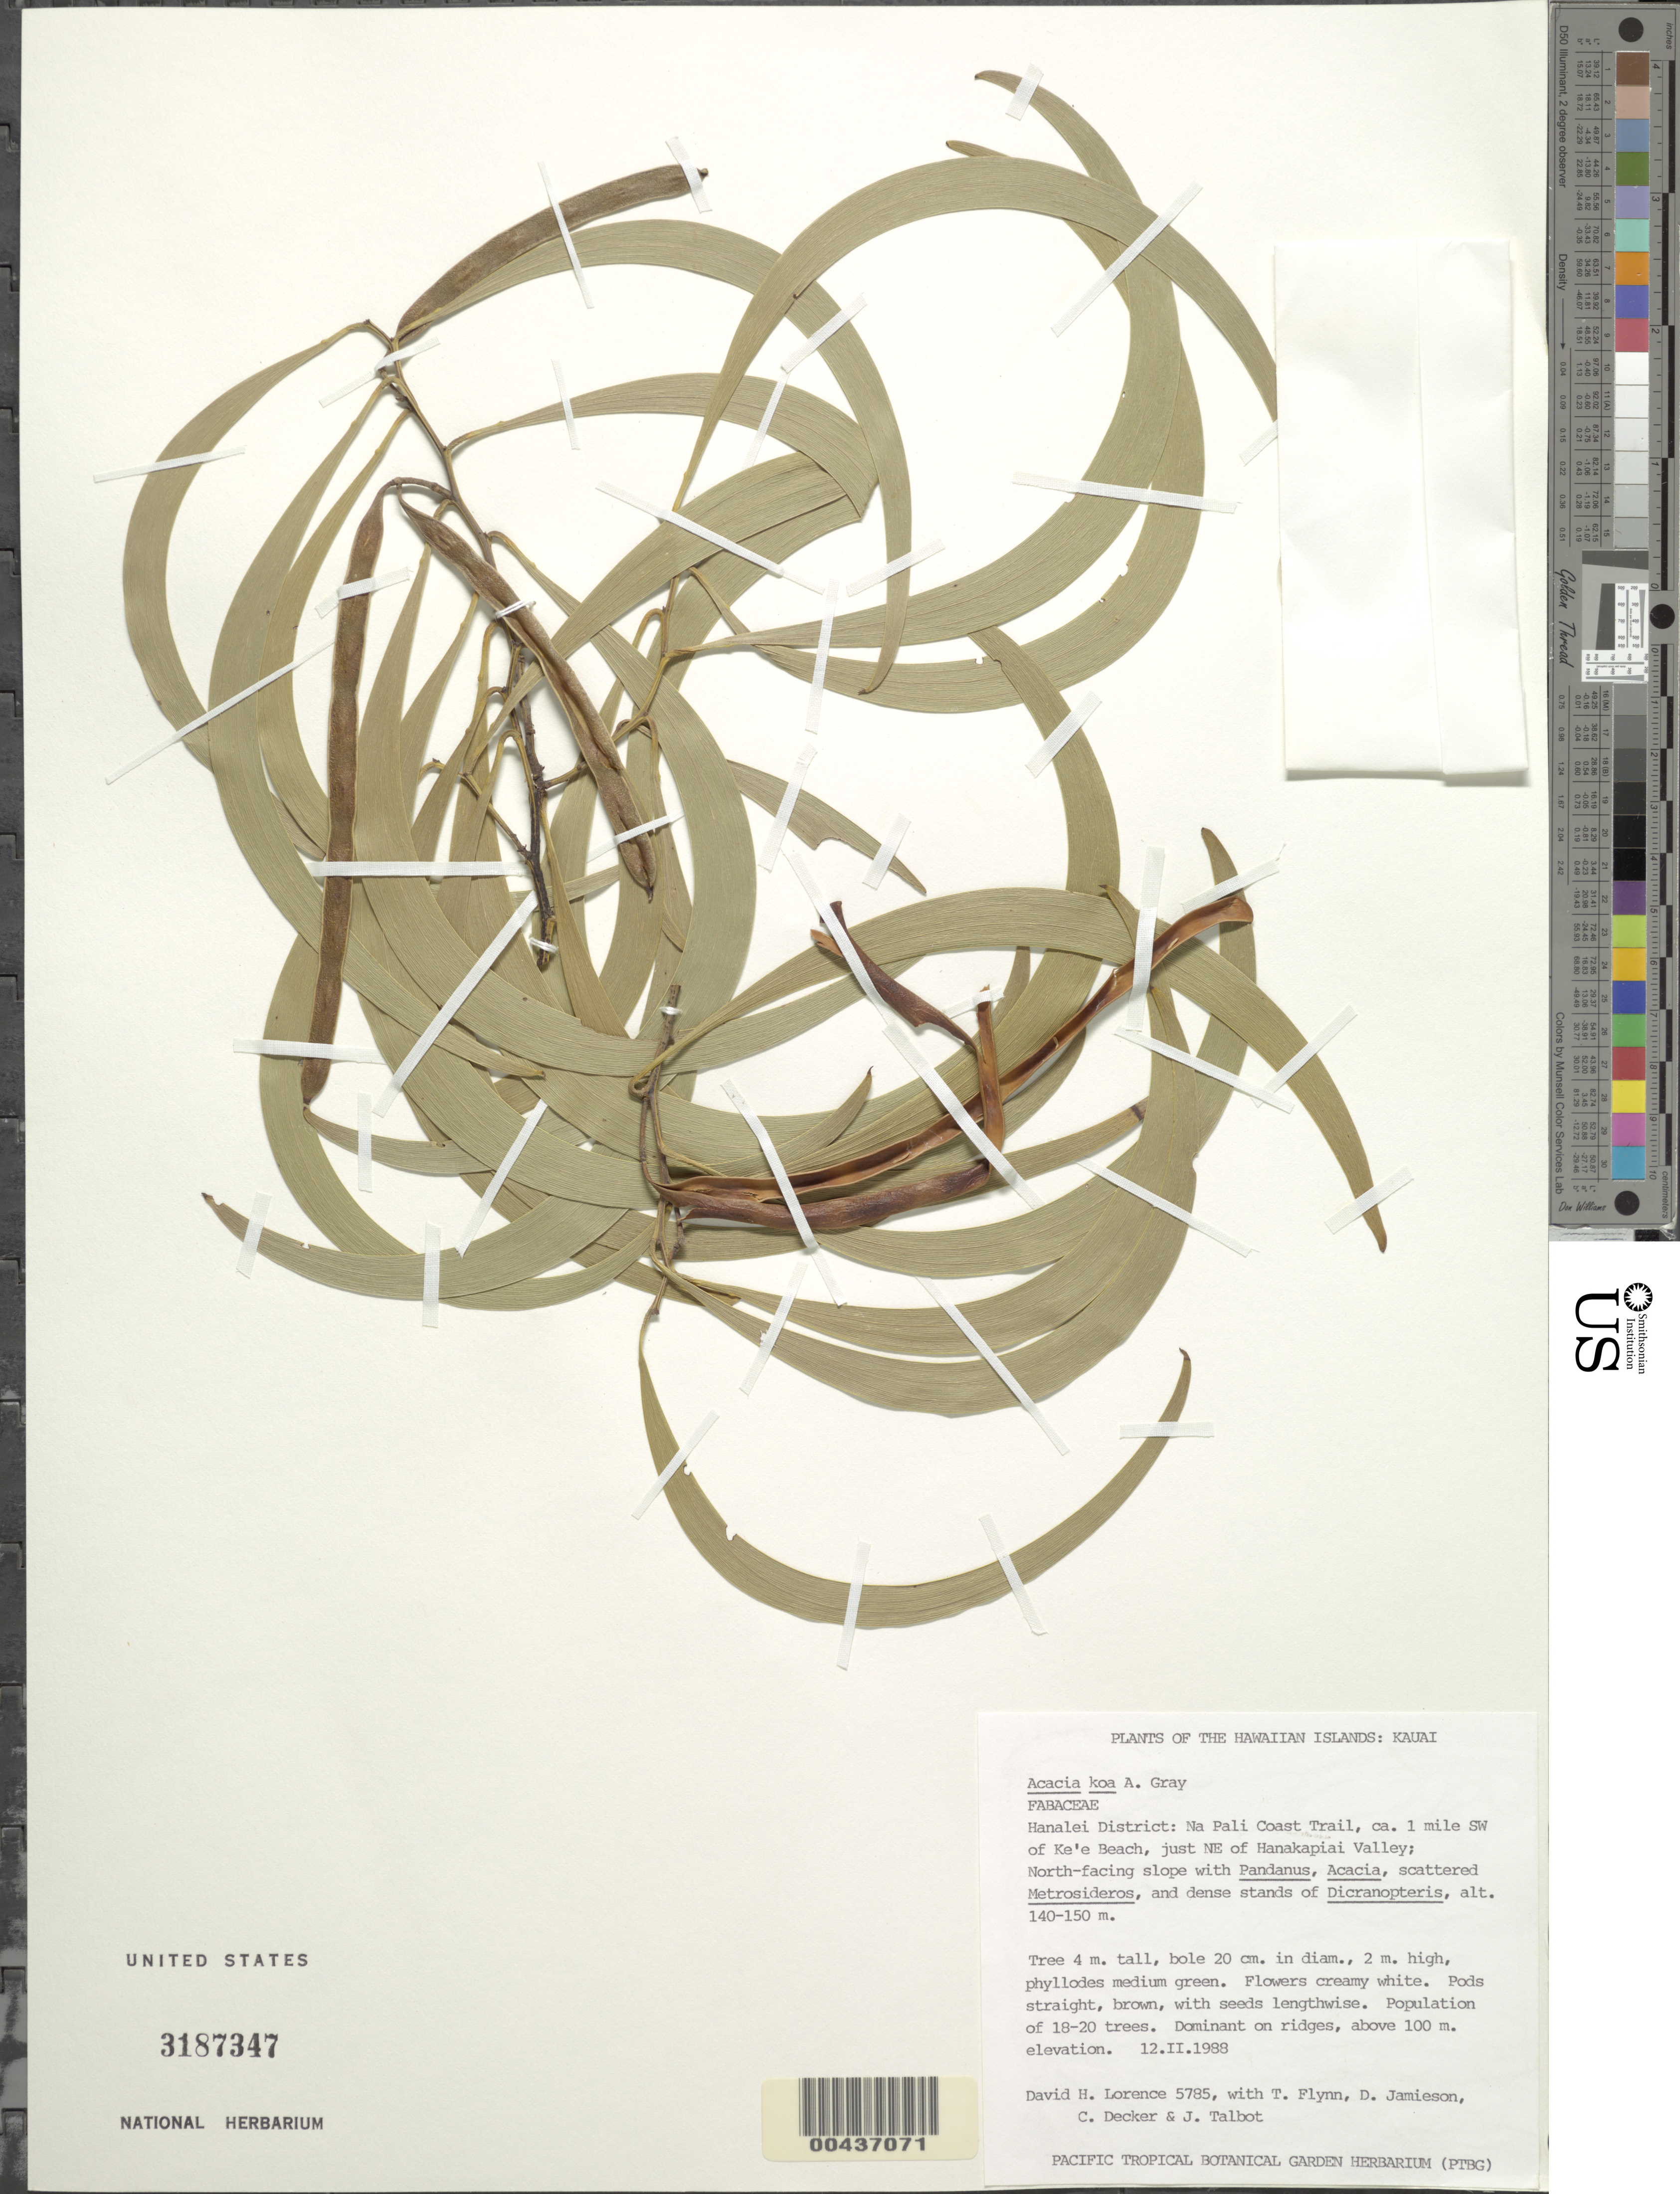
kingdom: Plantae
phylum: Tracheophyta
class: Magnoliopsida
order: Fabales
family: Fabaceae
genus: Acacia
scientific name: Acacia koa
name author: A. Gray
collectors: D. Lorence, T. W. Flynn, D. Jamieson, C. Decker & J. Talbot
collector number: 5785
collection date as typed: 12 Feb 1988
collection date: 1988-02-12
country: United States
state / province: Hawaii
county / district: Kauai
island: Kaua'i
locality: Kauai, Hanalei District, Na Pali Coast Trail, about 1 mi SW of Ke'e Beach, just NE of Hanakapiai Valley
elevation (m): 140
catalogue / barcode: US 3187347